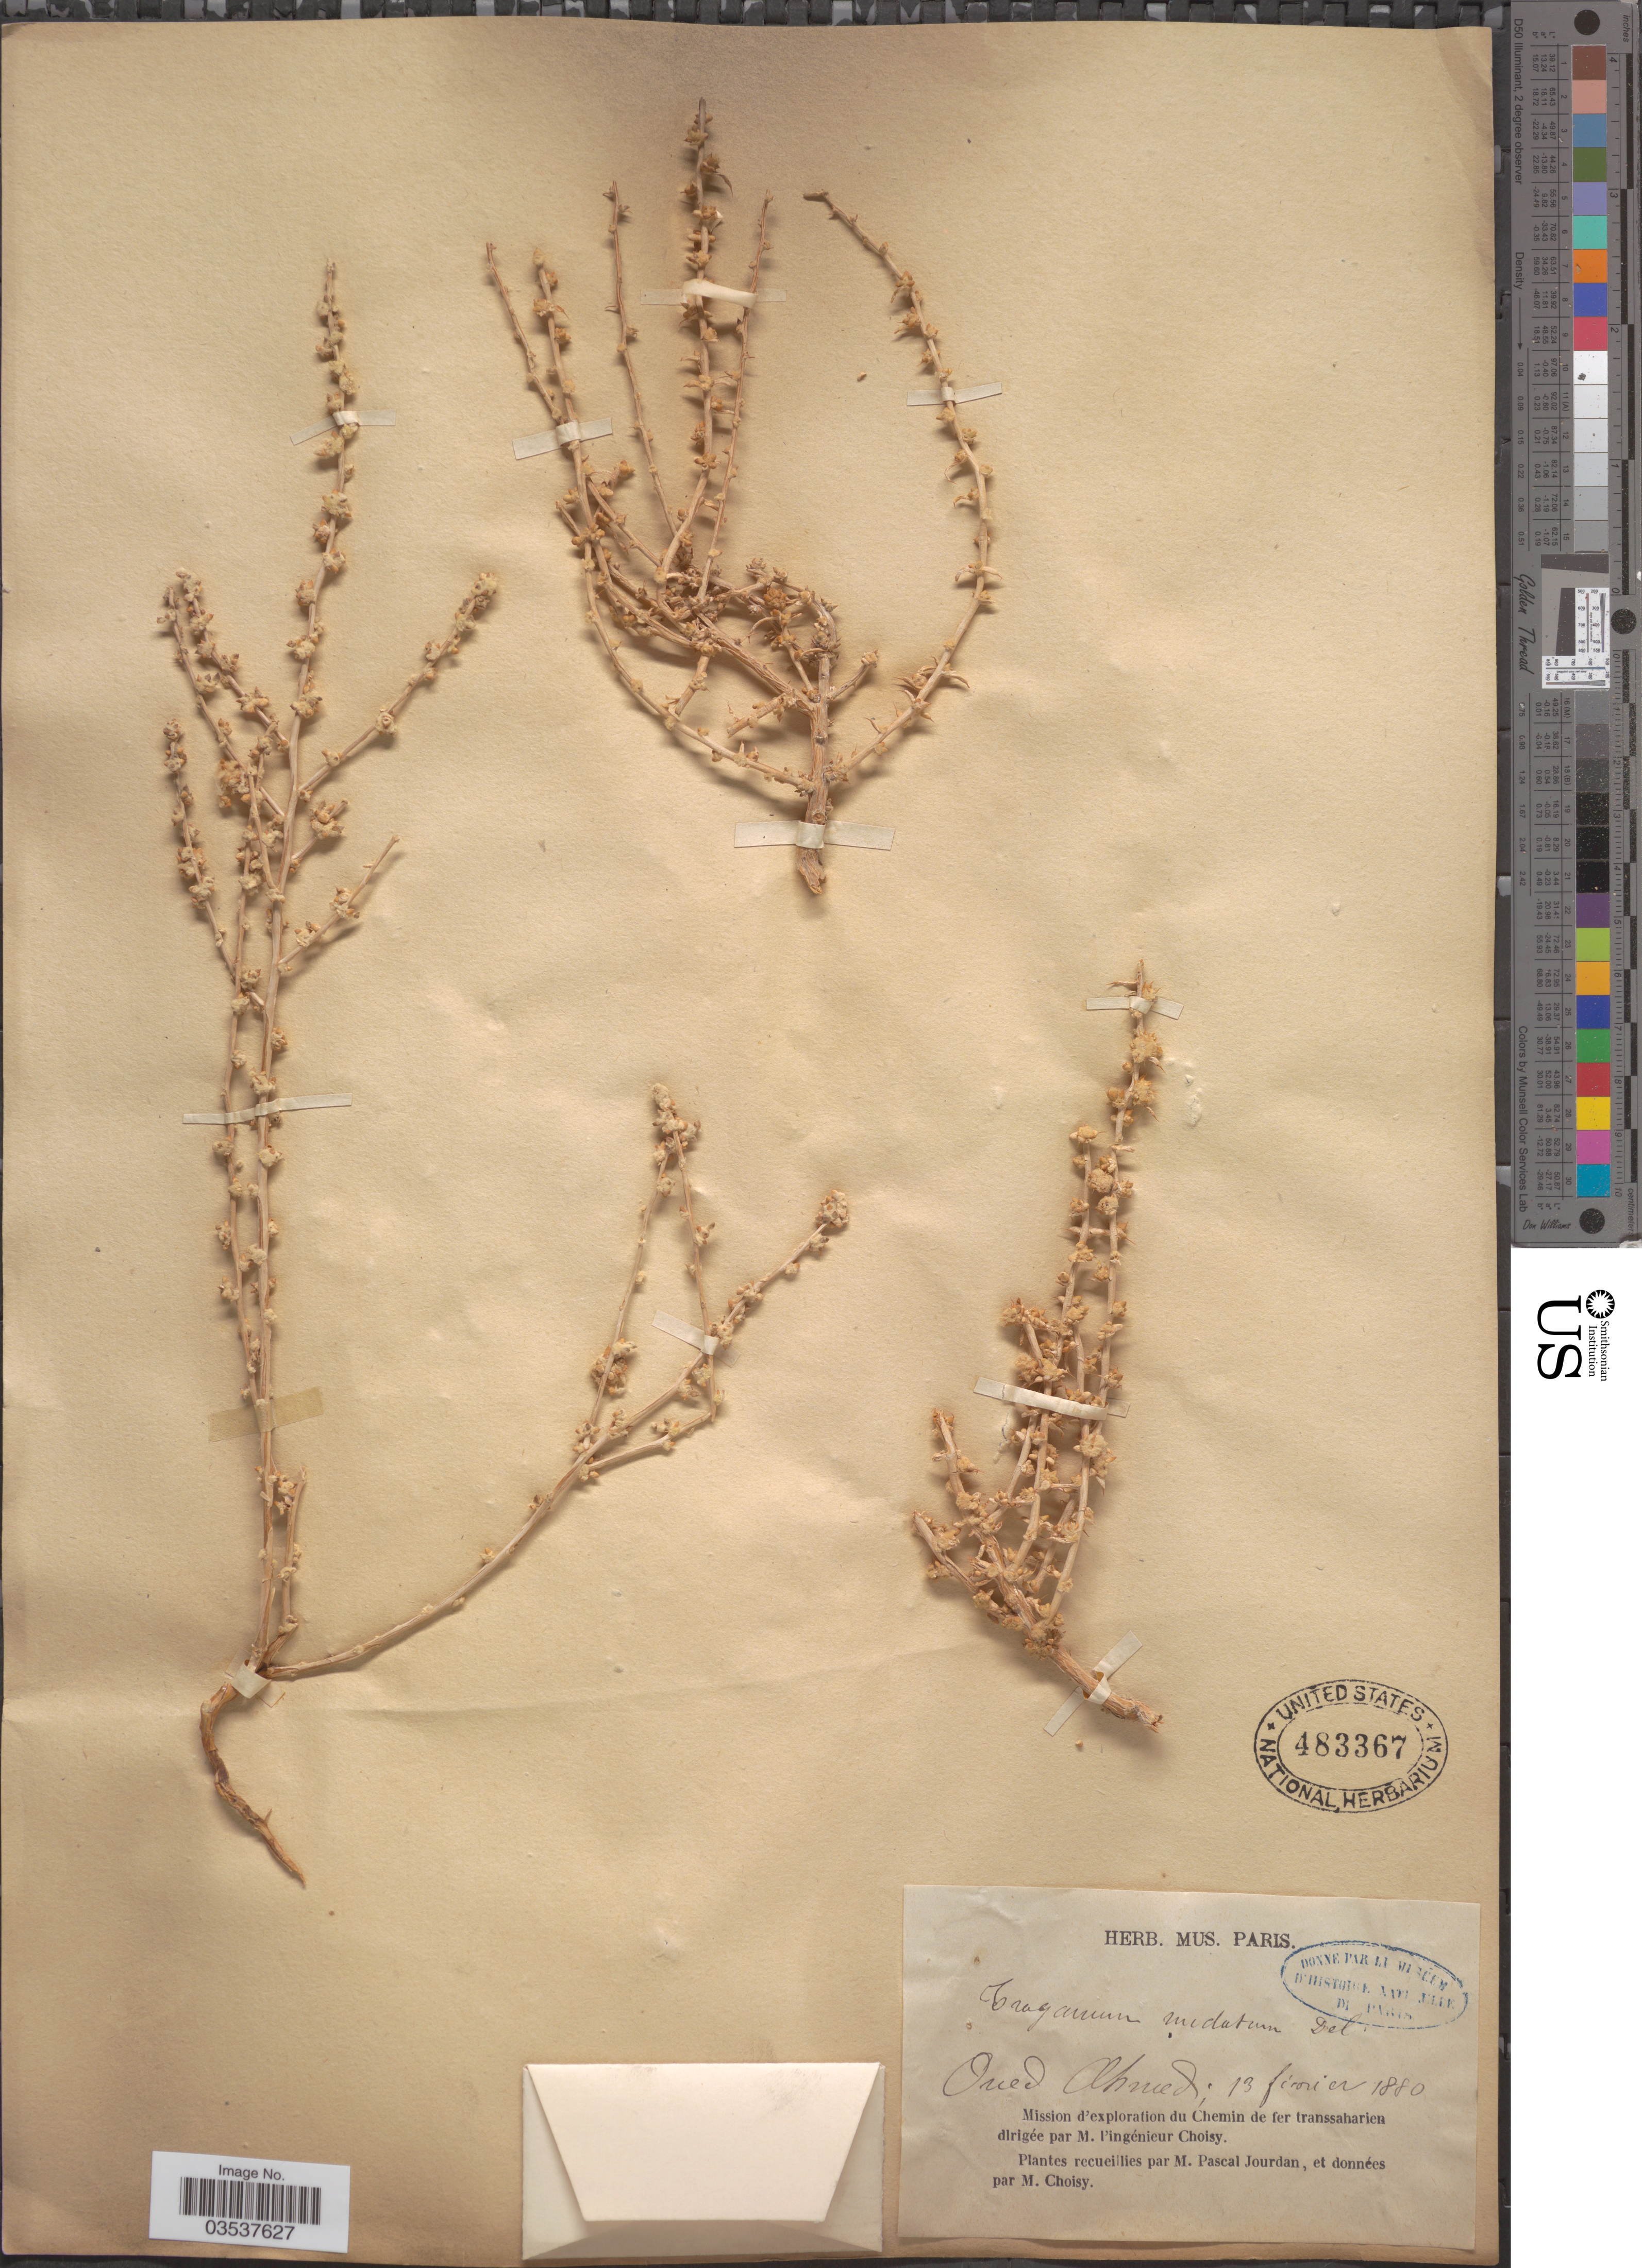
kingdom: Plantae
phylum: Tracheophyta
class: Magnoliopsida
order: Caryophyllales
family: Amaranthaceae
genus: Traganum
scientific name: Traganum nudatum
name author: Delile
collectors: M. Jourdan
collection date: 1880-02-13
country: Algeria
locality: Oued Ahmed. Chemin de fer transsaharien.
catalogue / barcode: US 483367